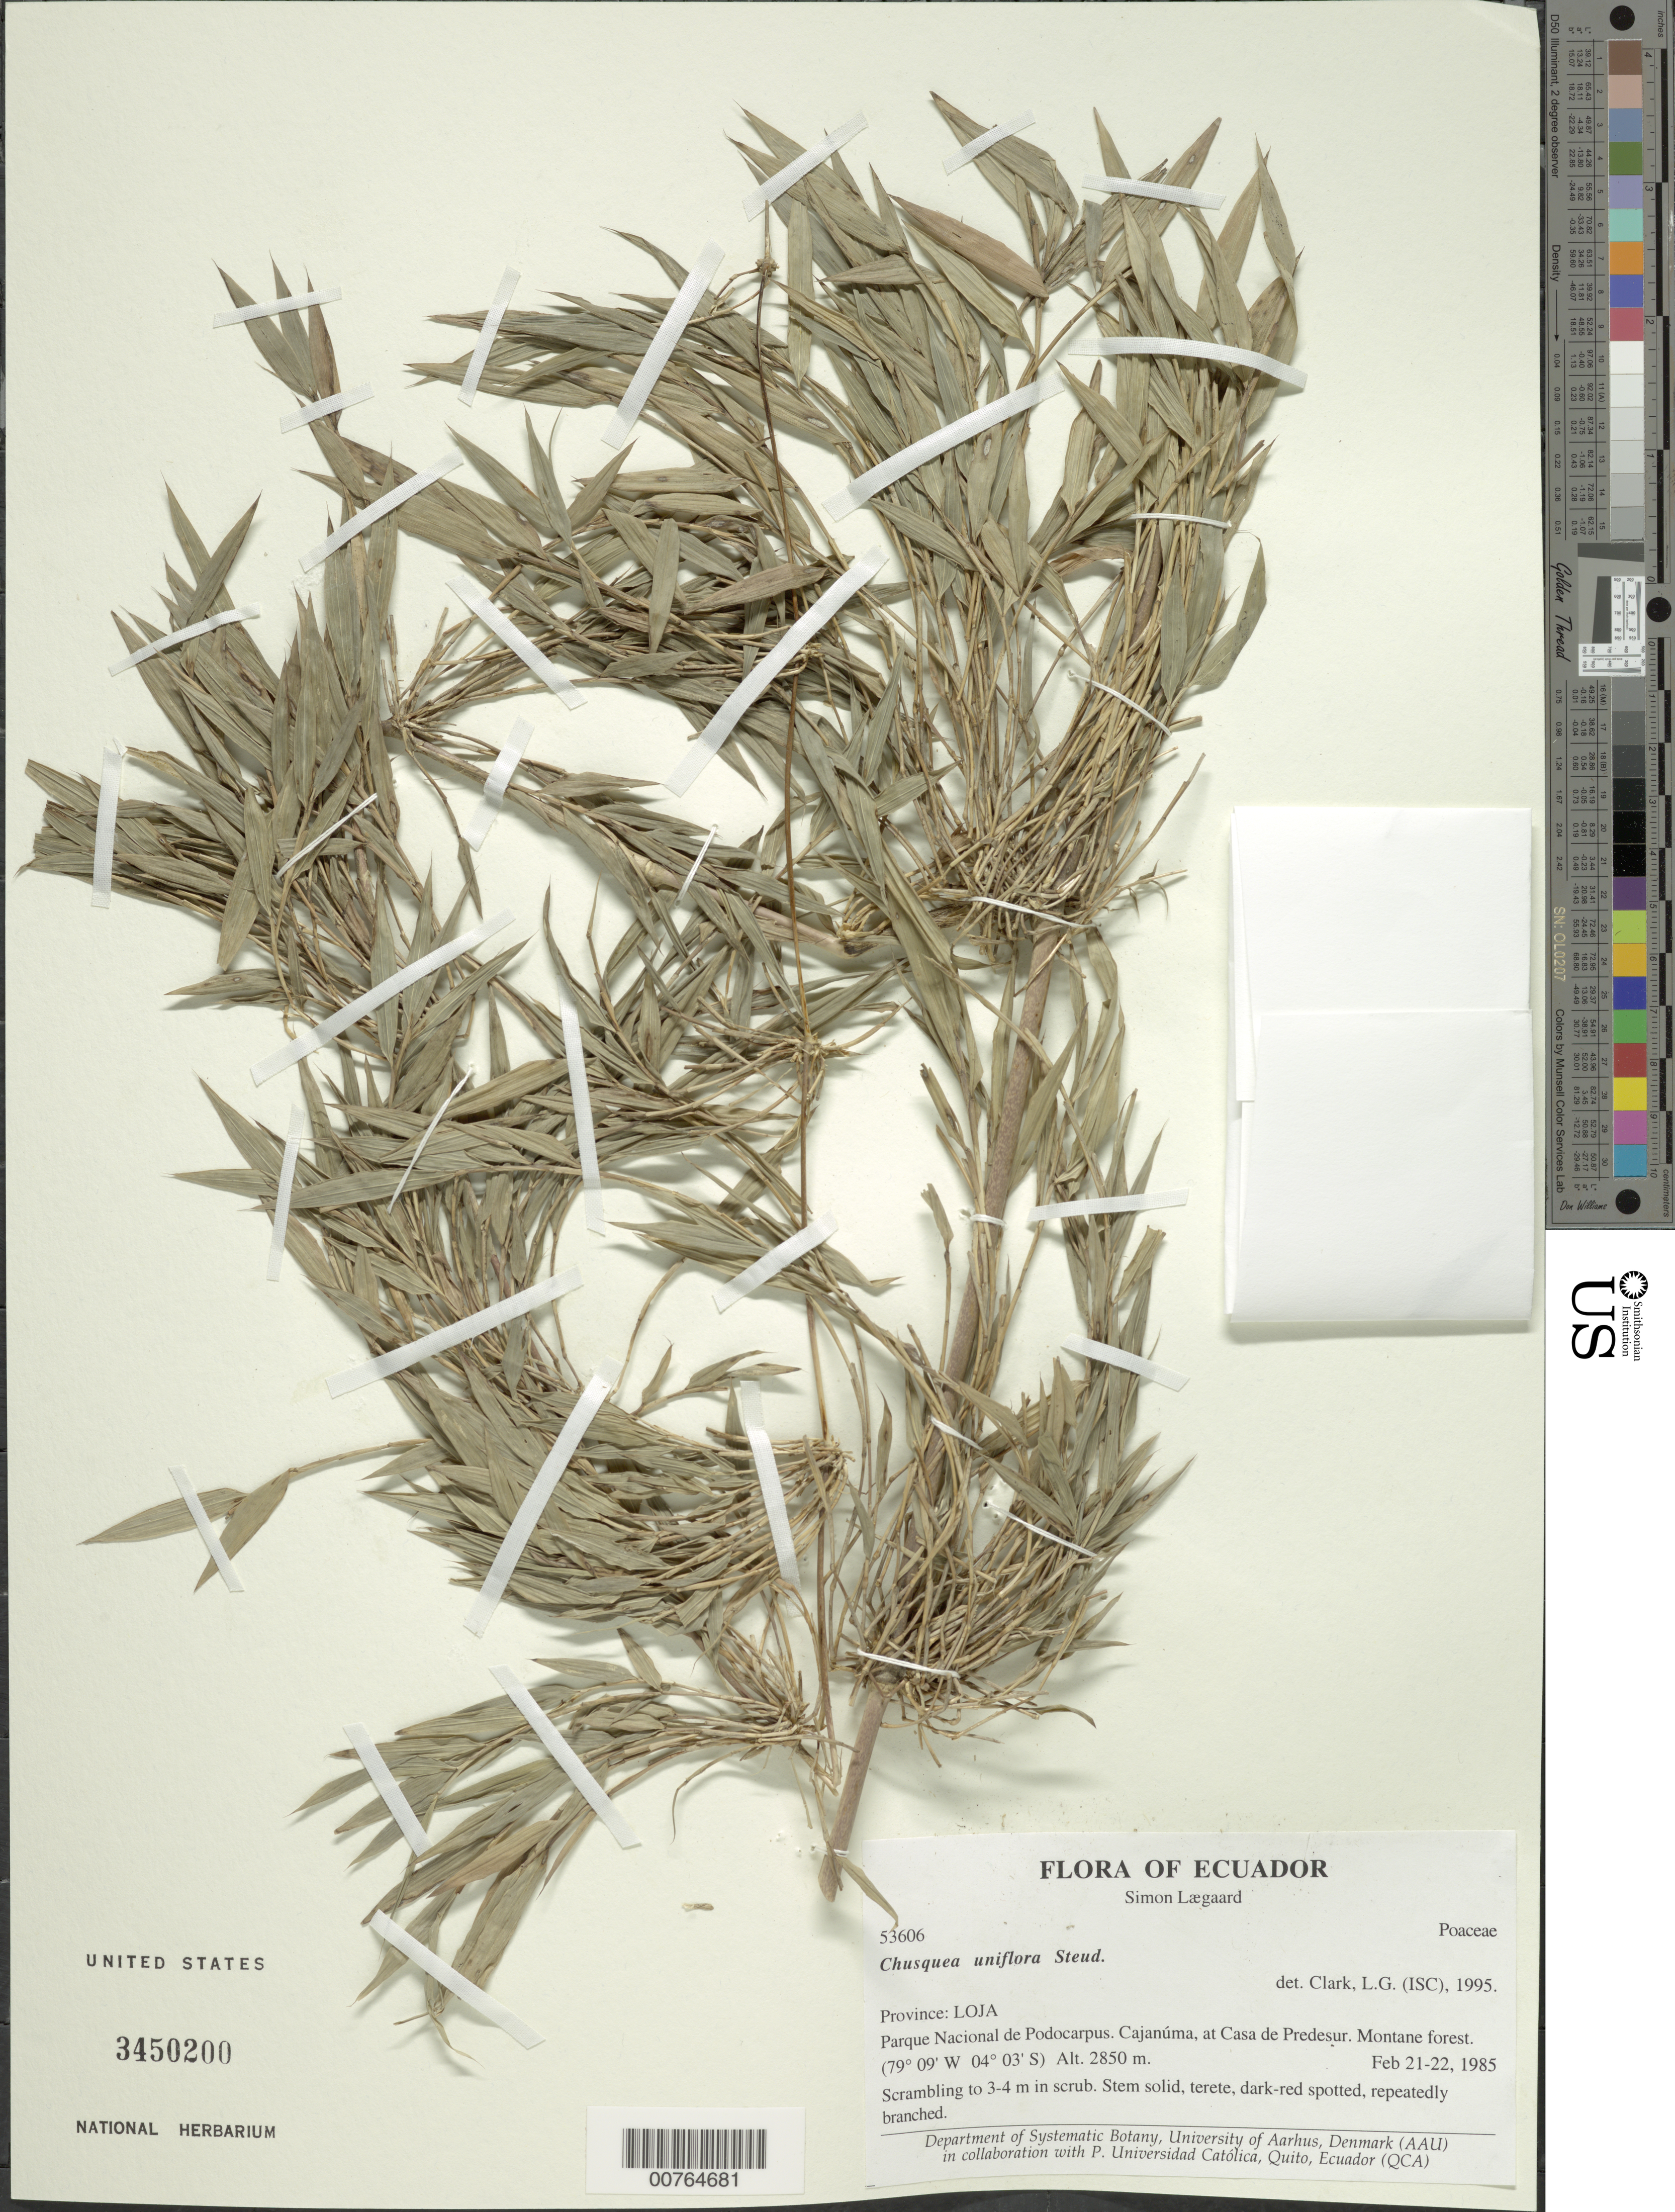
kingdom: Plantae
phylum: Tracheophyta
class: Liliopsida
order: Poales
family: Poaceae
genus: Chusquea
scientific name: Chusquea uniflora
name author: Steud.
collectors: S. Lægaard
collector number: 53606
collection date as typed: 21 Feb 1985 to 22 Feb 1985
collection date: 1985-02-21/1985-02-22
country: Ecuador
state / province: Loja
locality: Parque Nacional de Podocarpus, Cajanma at Casa de Predesur.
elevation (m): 2850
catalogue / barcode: US 3450200